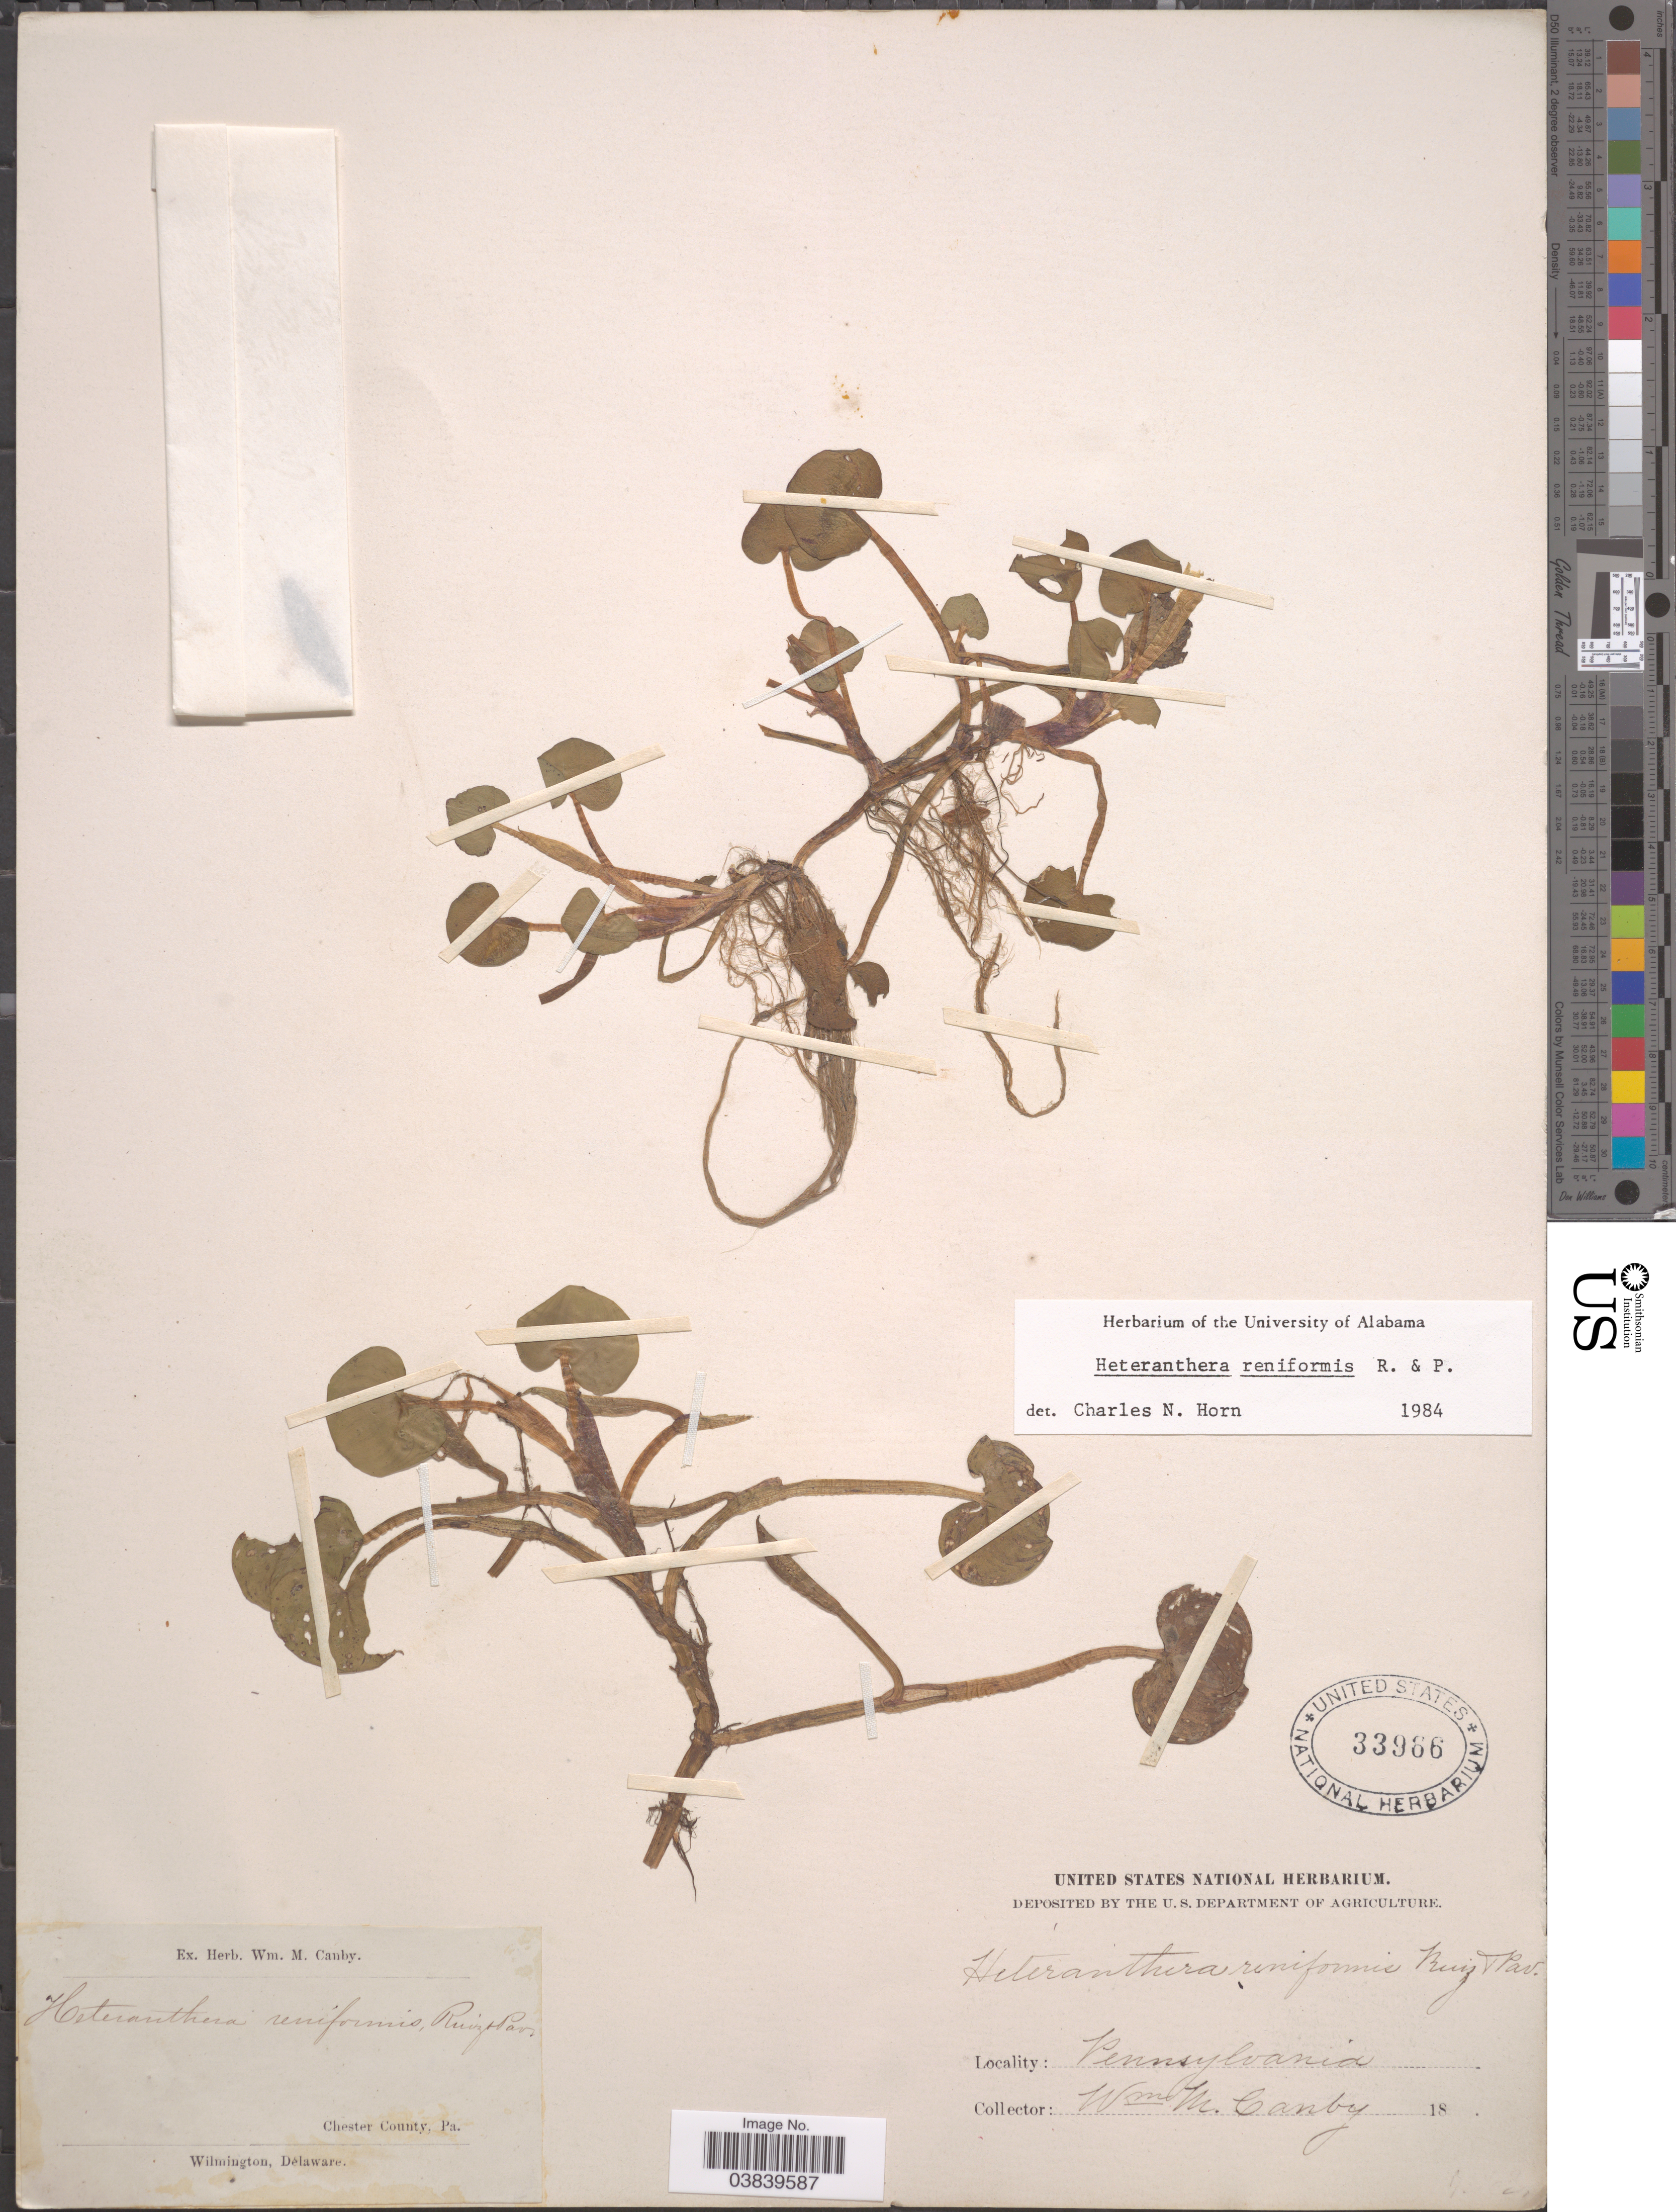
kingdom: Plantae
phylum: Tracheophyta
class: Liliopsida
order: Commelinales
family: Pontederiaceae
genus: Heteranthera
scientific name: Heteranthera reniformis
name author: Ruiz & Pav.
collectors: W. M. Canby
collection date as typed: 18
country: United States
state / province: Pennsylvania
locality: Chester County.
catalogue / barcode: US 33966